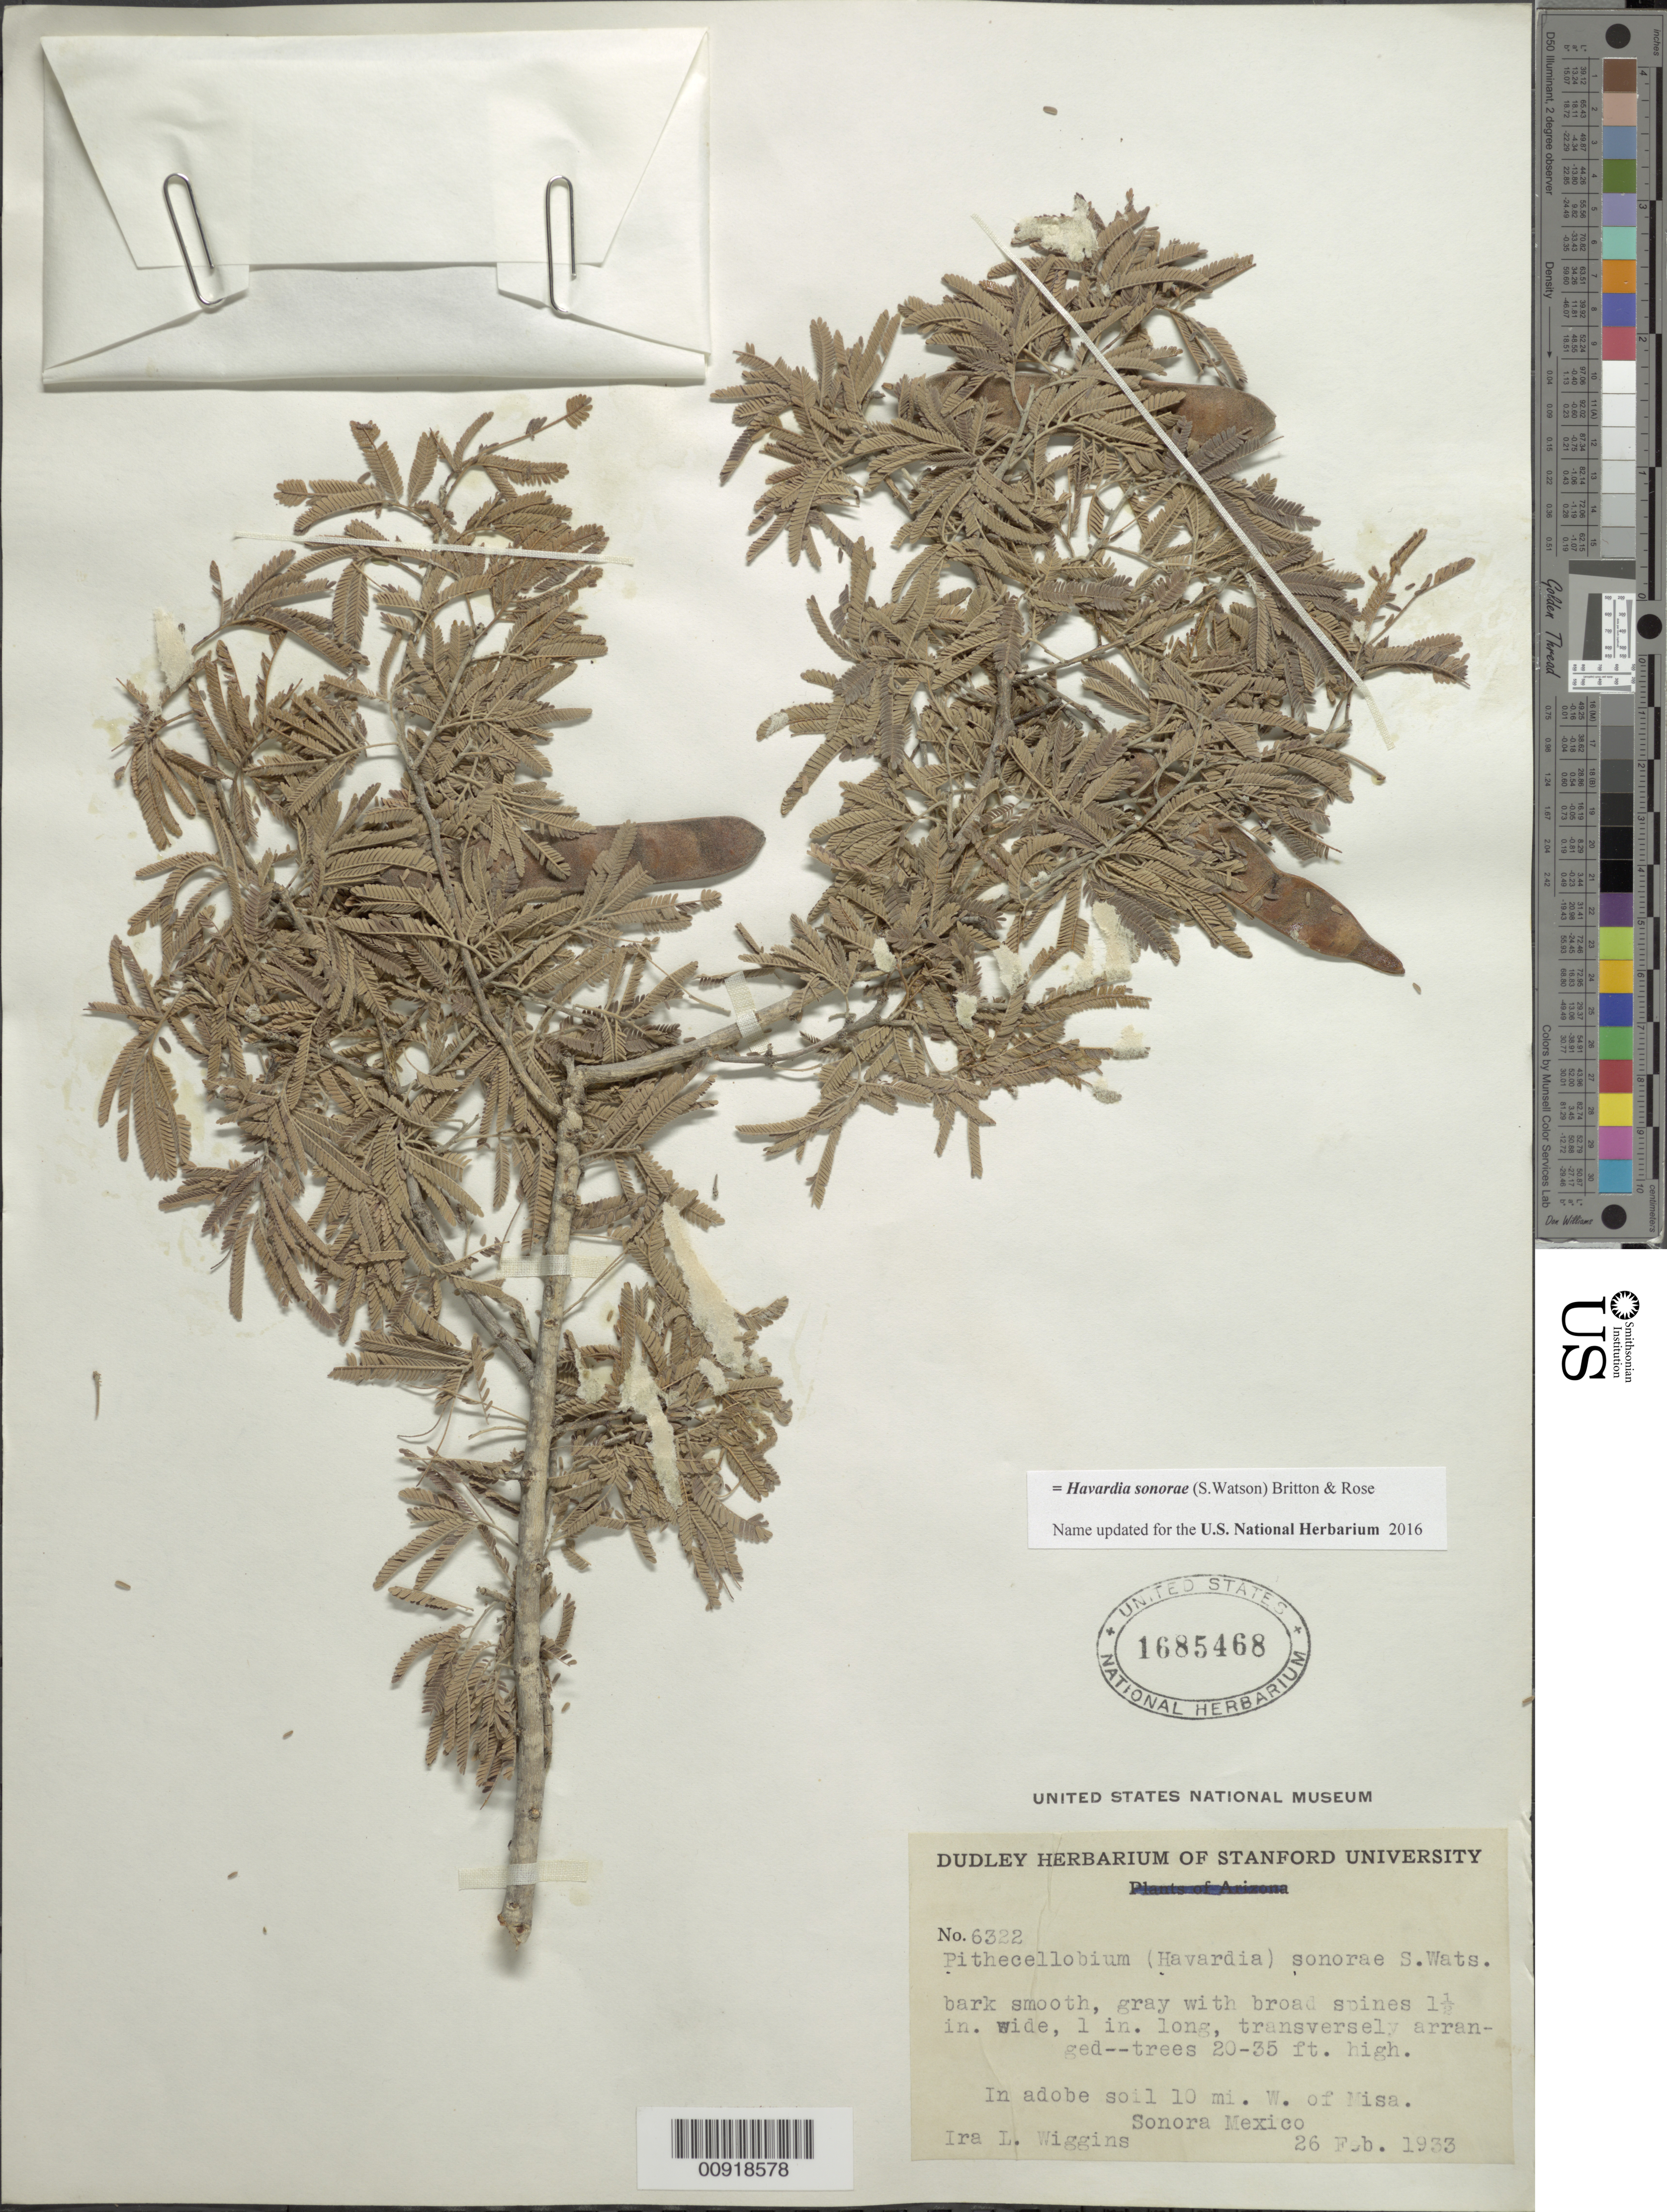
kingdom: Plantae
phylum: Tracheophyta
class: Magnoliopsida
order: Fabales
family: Fabaceae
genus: Havardia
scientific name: Havardia sonorae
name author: (S. Watson) Britton & Rose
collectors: I. L. Wiggins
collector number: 6322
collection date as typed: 26 Feb 1933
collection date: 1933-02-26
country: Mexico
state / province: Sonora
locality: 10 mi. W of Misa, Sonora.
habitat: In adobe soil.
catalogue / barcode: US 1685468